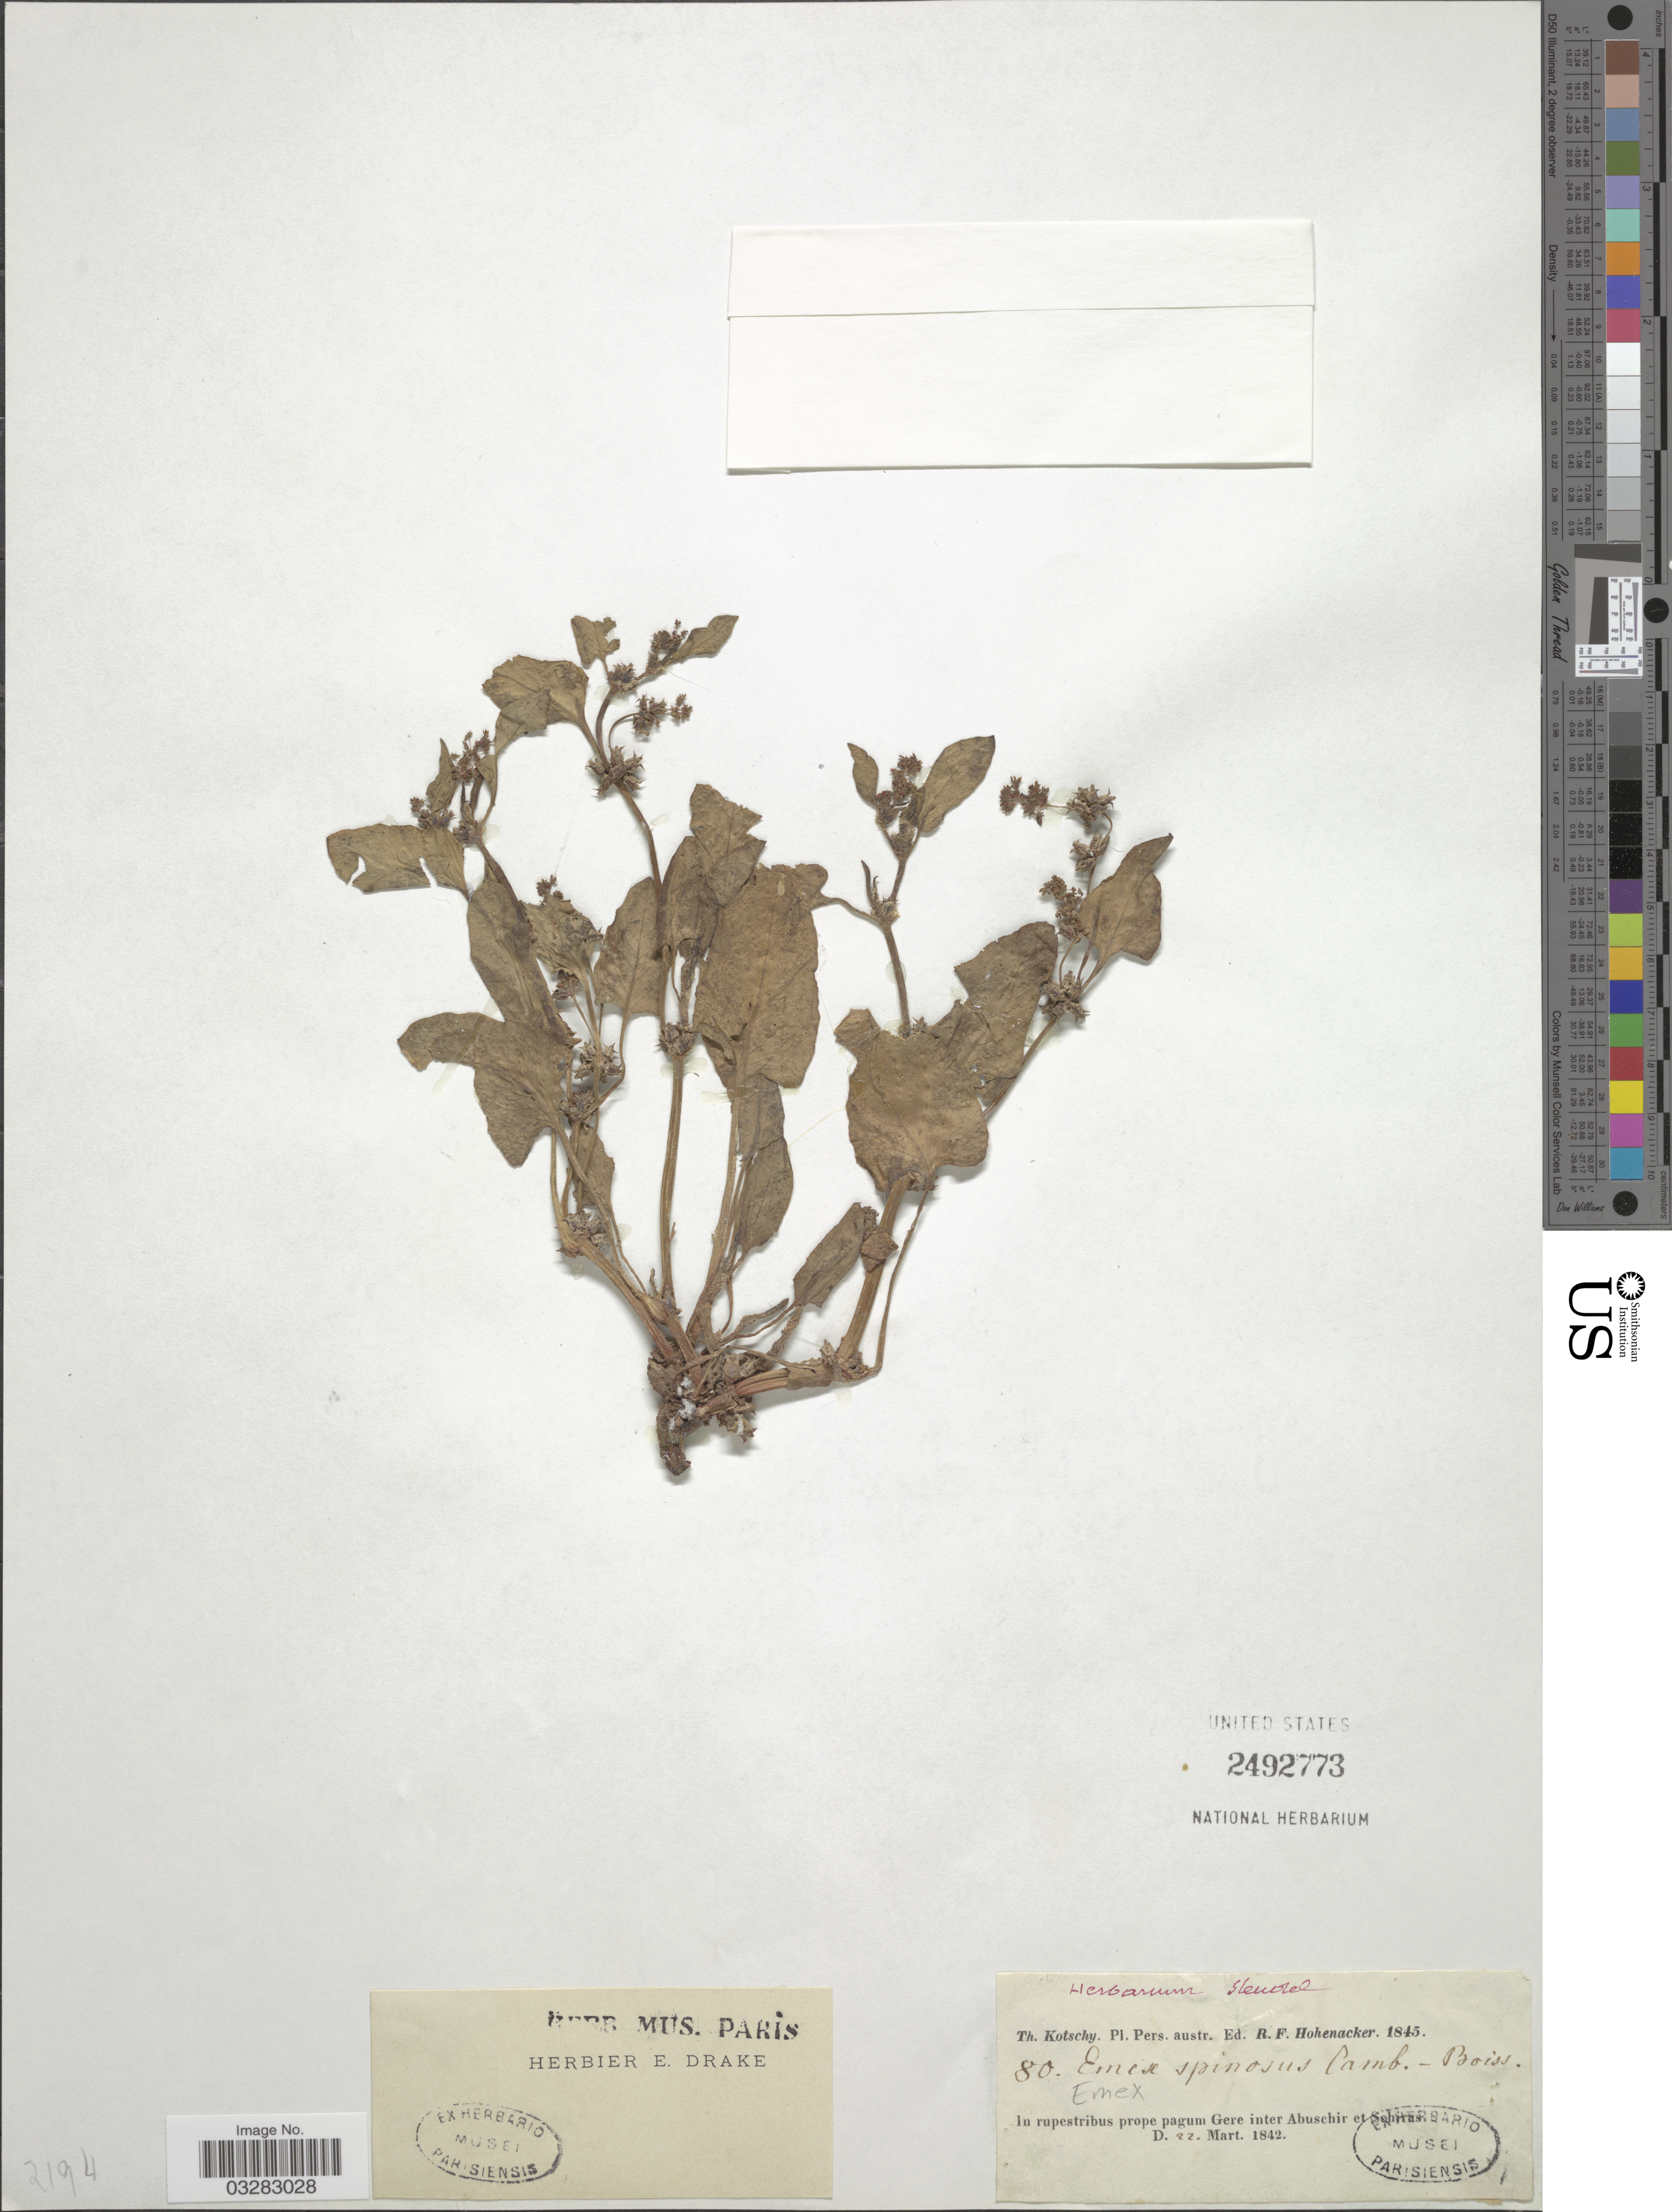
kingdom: Plantae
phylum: Tracheophyta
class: Magnoliopsida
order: Caryophyllales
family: Polygonaceae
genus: Rumex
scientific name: Rumex spinosus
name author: L.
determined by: Strong, Mark T., (BOT), Smithsonian Institution - National Museum of Natural History (UNITED STATES)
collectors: K. G. Kotschy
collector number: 80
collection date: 1842-03-22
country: Iran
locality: Pers. austr. In rupestribus prope pagum Gere inter Abuschir et Schiras.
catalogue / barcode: US 2492773